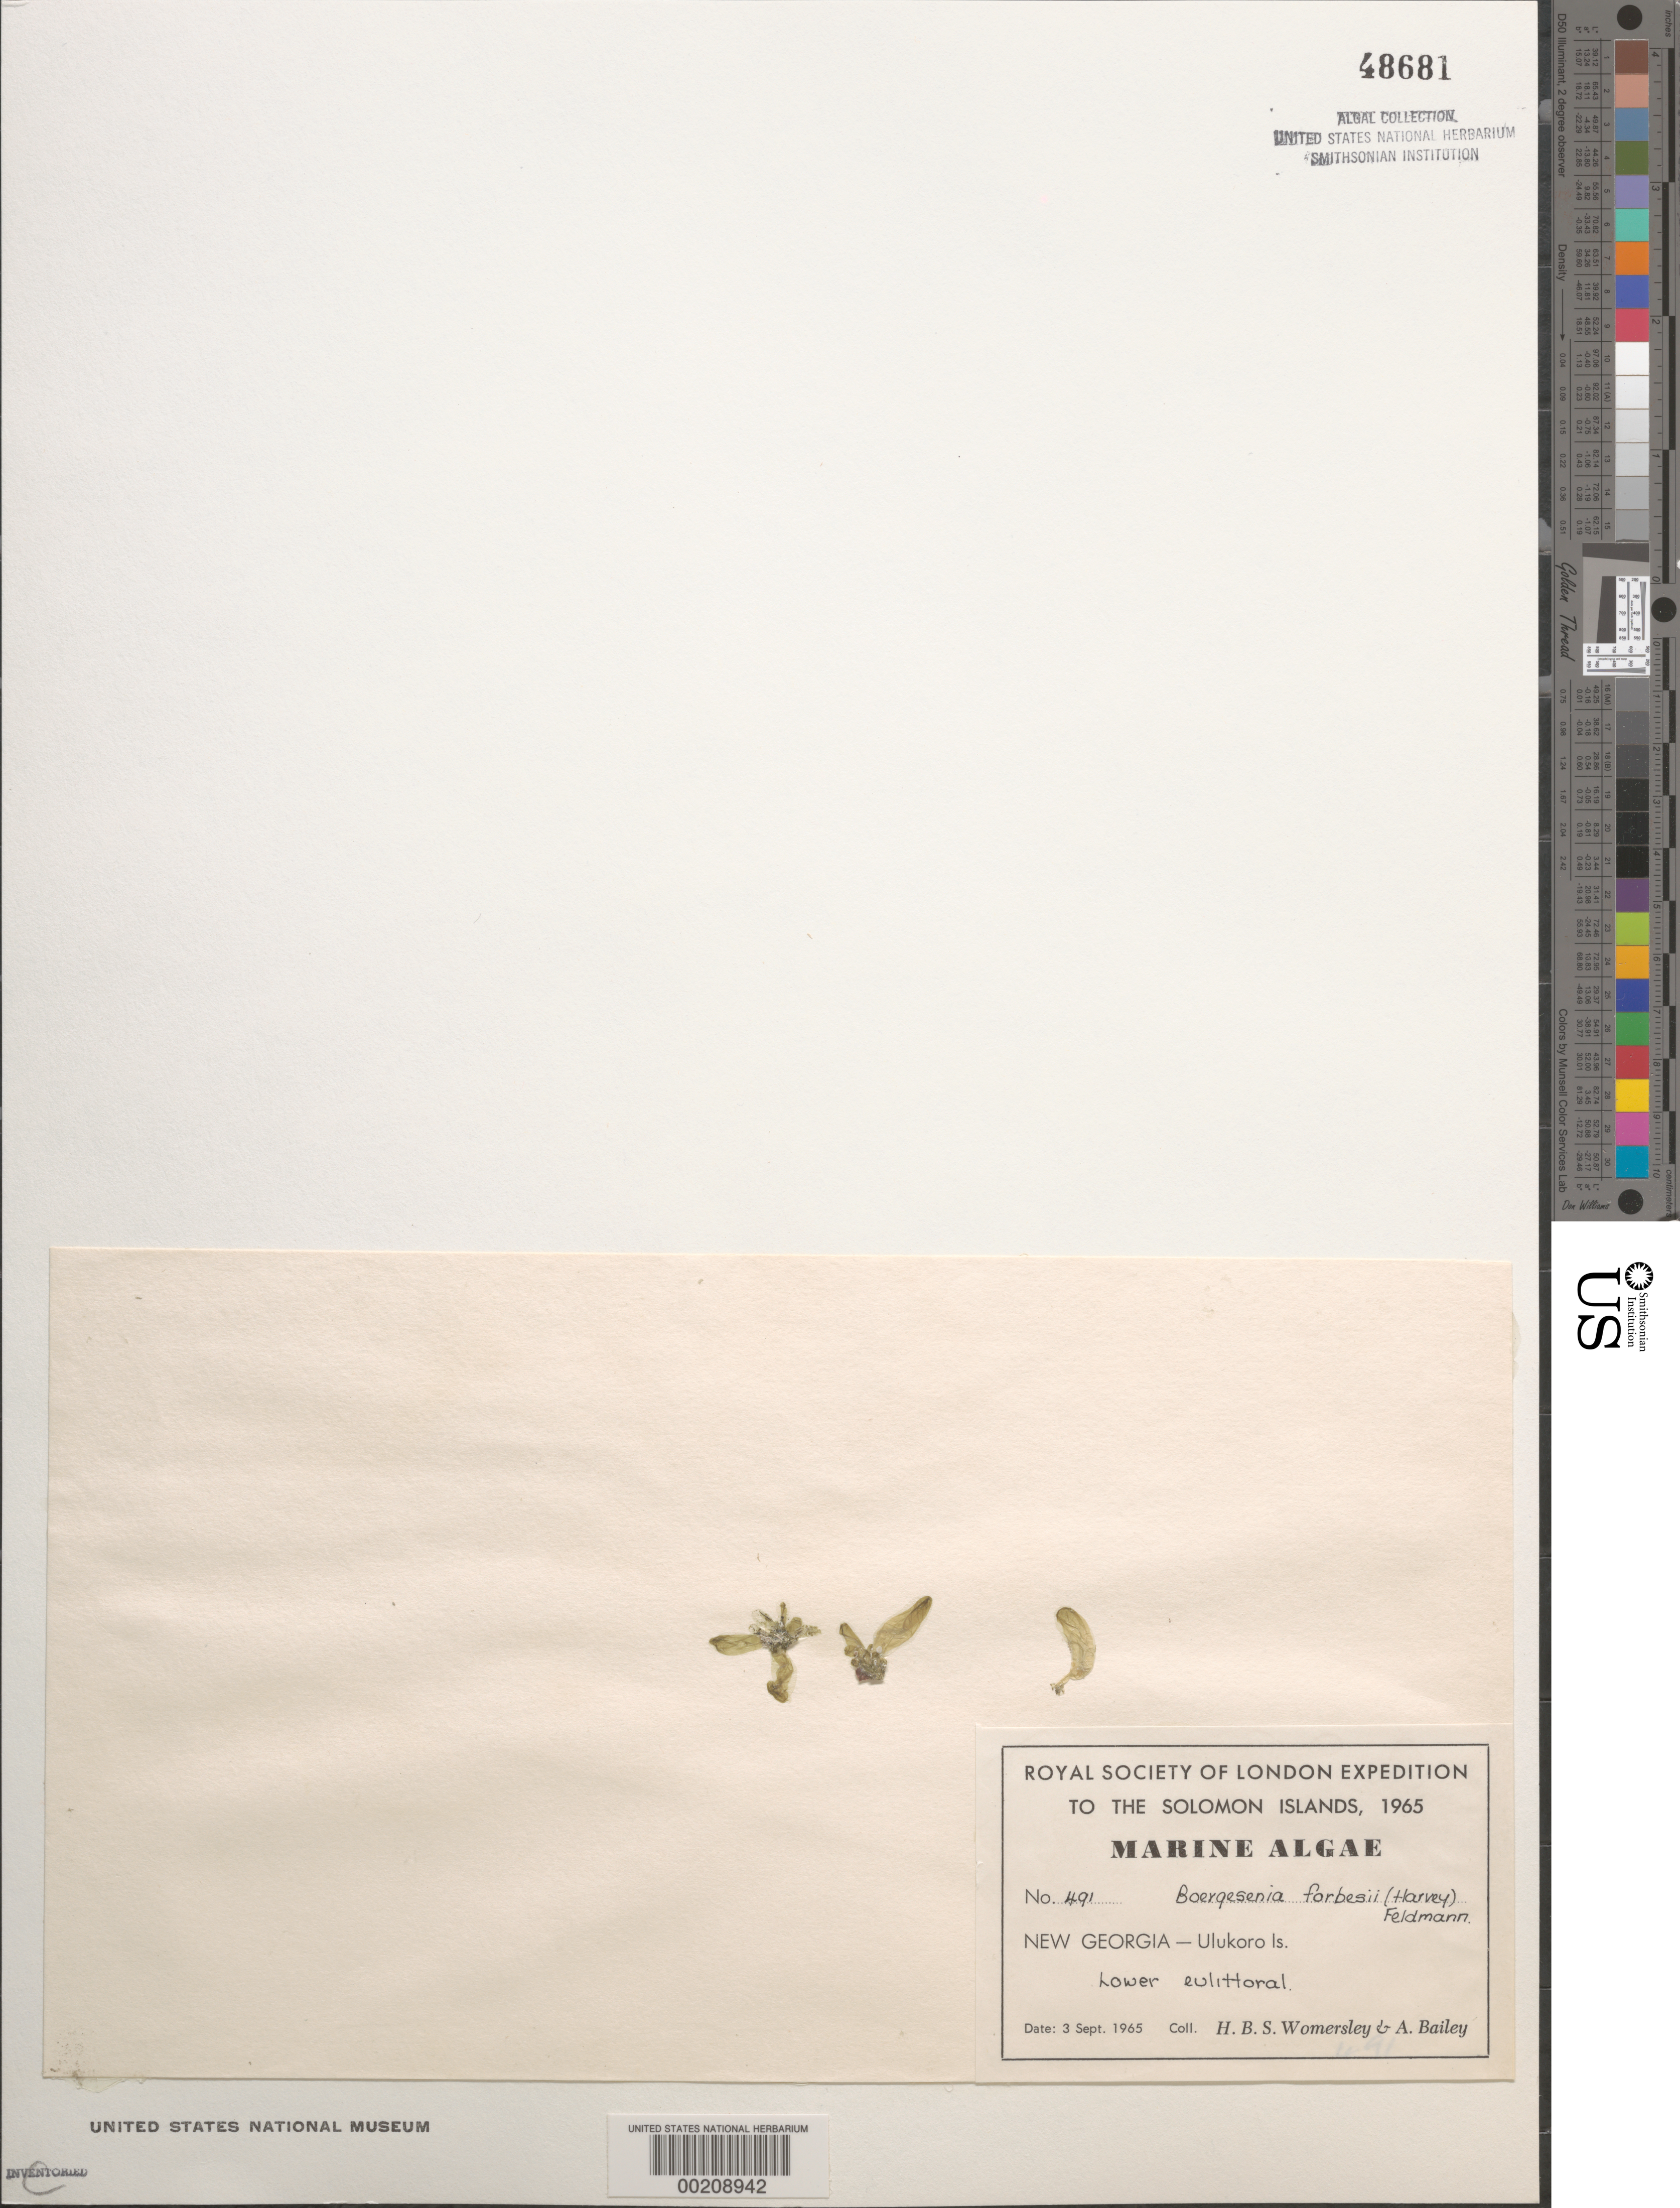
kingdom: Plantae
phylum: Chlorophyta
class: Ulvophyceae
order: Siphonocladales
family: Siphonocladaceae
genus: Boergesenia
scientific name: Boergesenia forbesii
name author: (Feldmann) Harv.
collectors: H. B. S. Womersley & A. Bailey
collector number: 491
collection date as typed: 03 Sep 1965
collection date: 1965-09-03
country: Solomon Islands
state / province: Western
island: Ulukoro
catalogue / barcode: US 48681